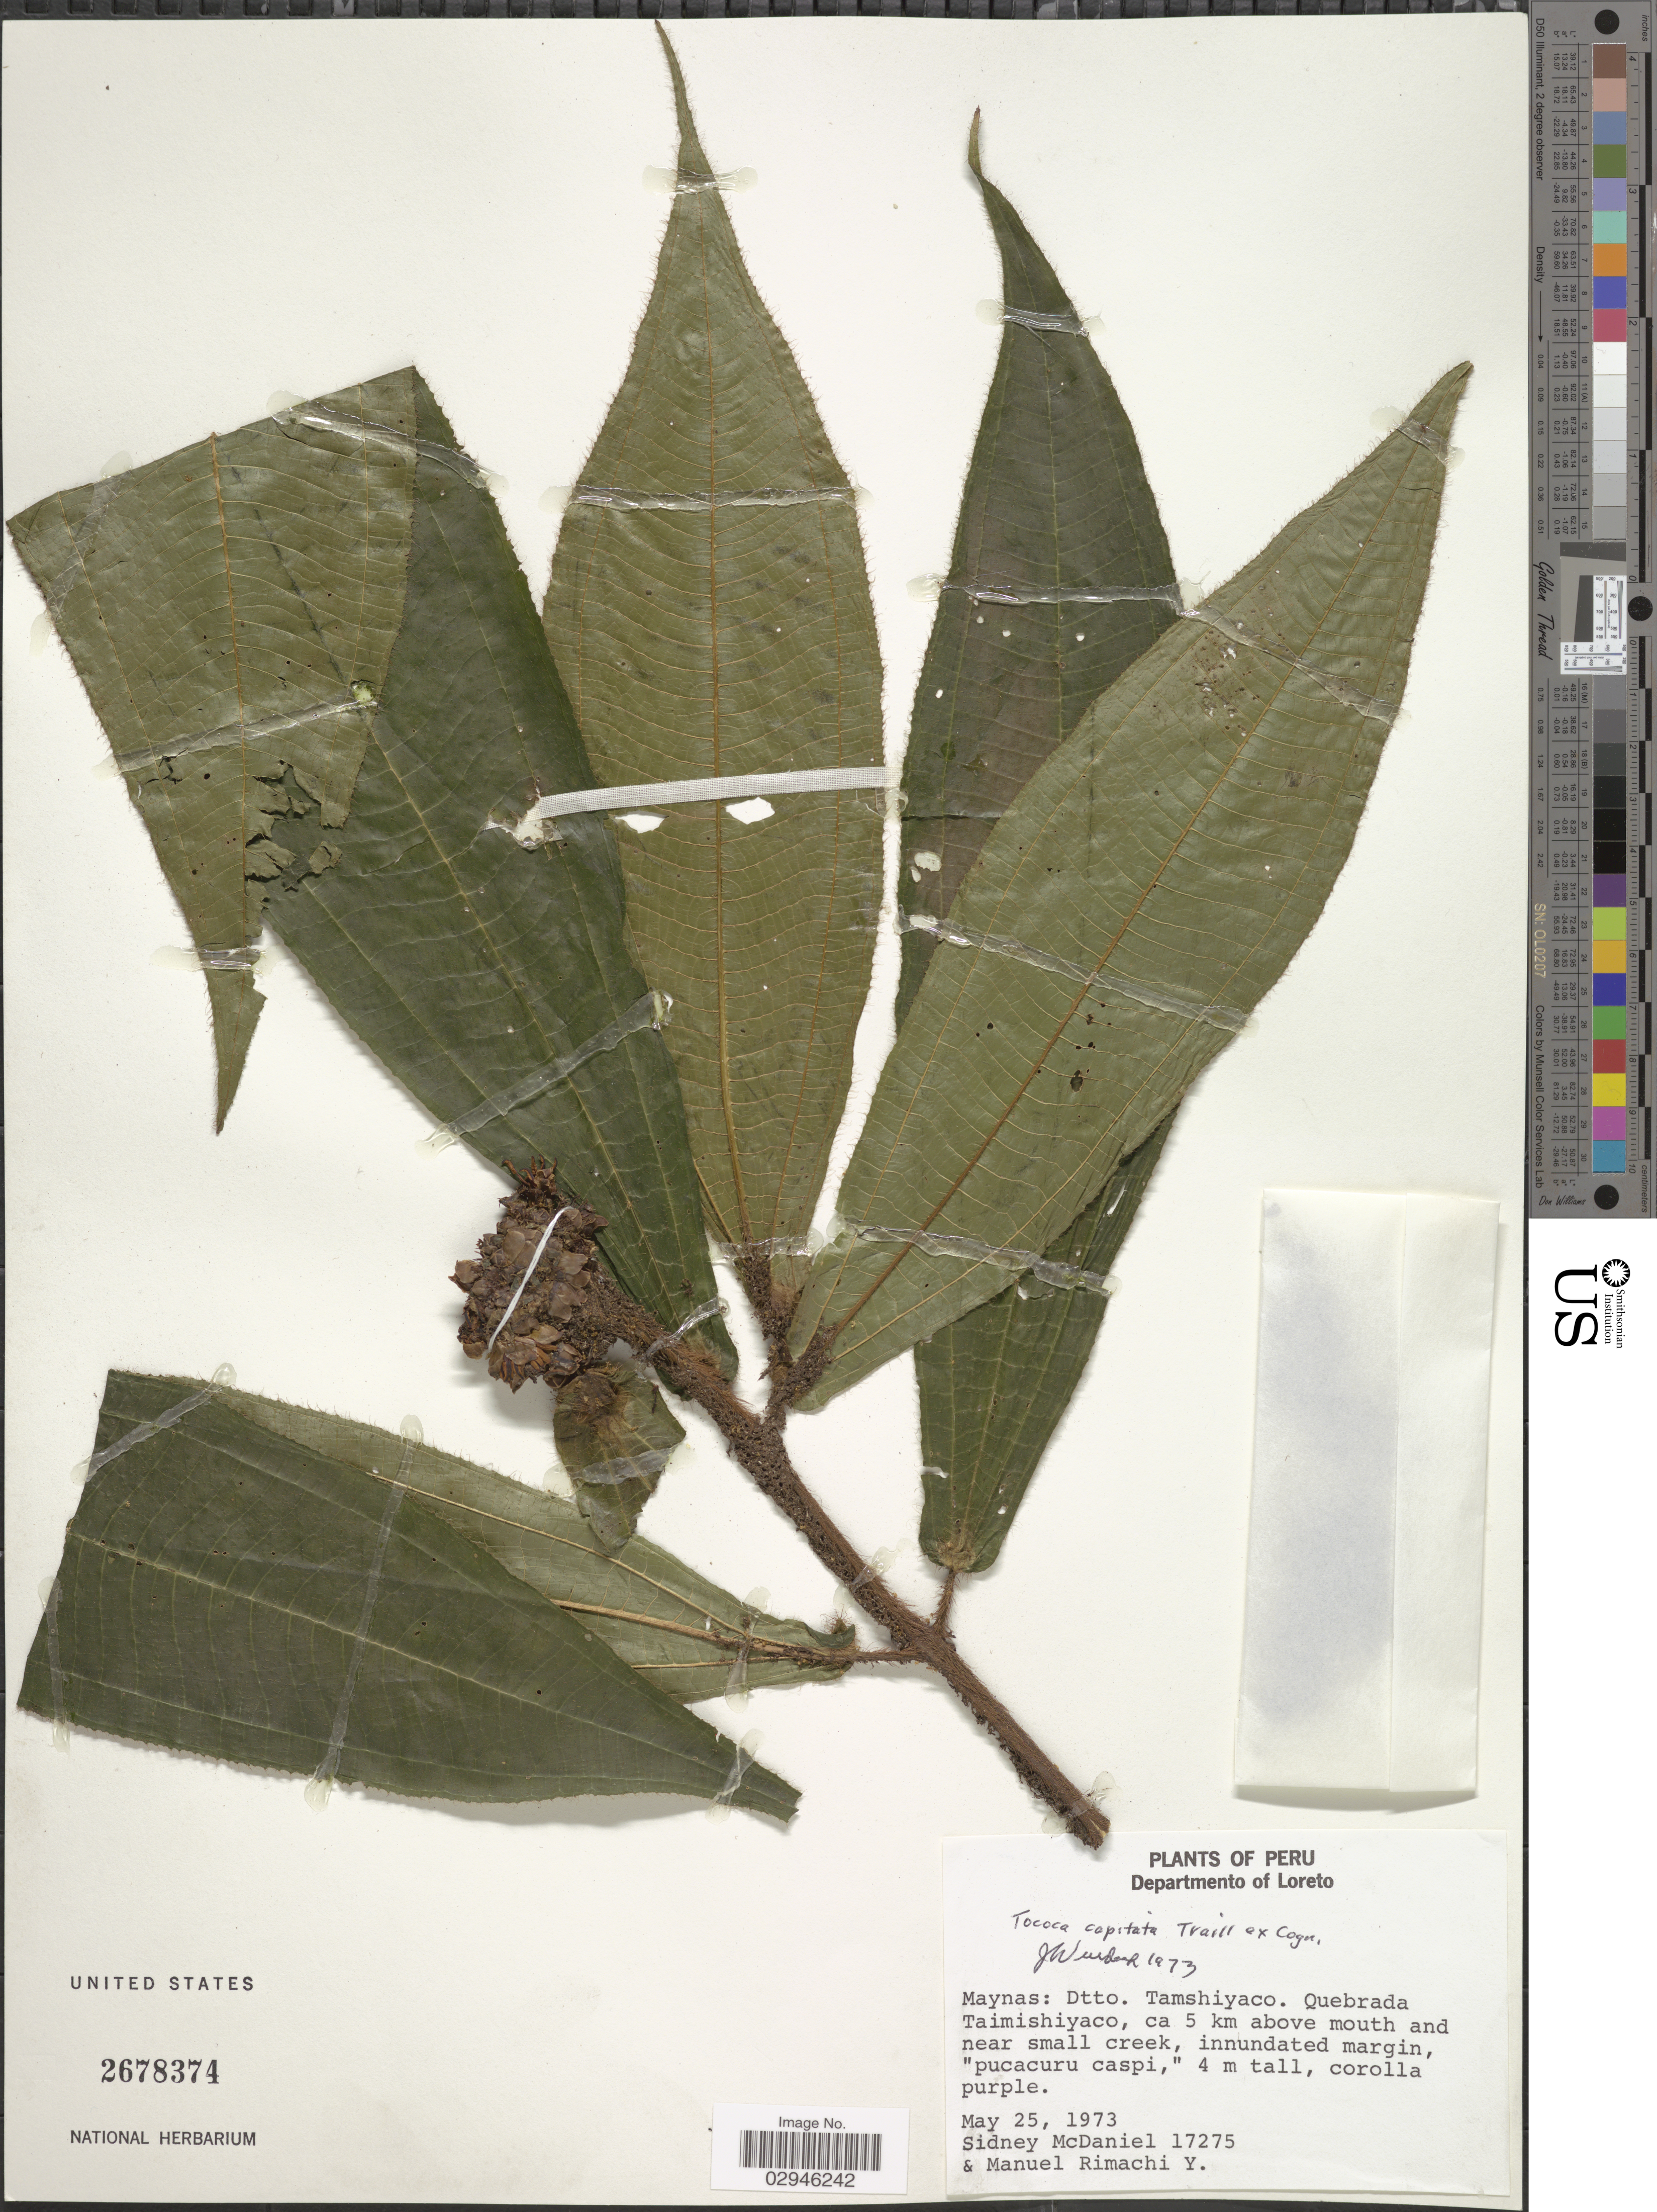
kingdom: Plantae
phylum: Tracheophyta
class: Magnoliopsida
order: Myrtales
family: Melastomataceae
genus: Tococa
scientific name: Tococa capitata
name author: Trail ex Cogn.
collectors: S. McDaniel & M. Rimachi Y.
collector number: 17275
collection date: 1973-05-25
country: Peru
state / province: Loreto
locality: Departmento of Loreto. Maynas: Dtto. Tamshiyaco. Quebrada Taimishiyaco, ca 5 km above mouth and near small creek.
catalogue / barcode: US 2678374